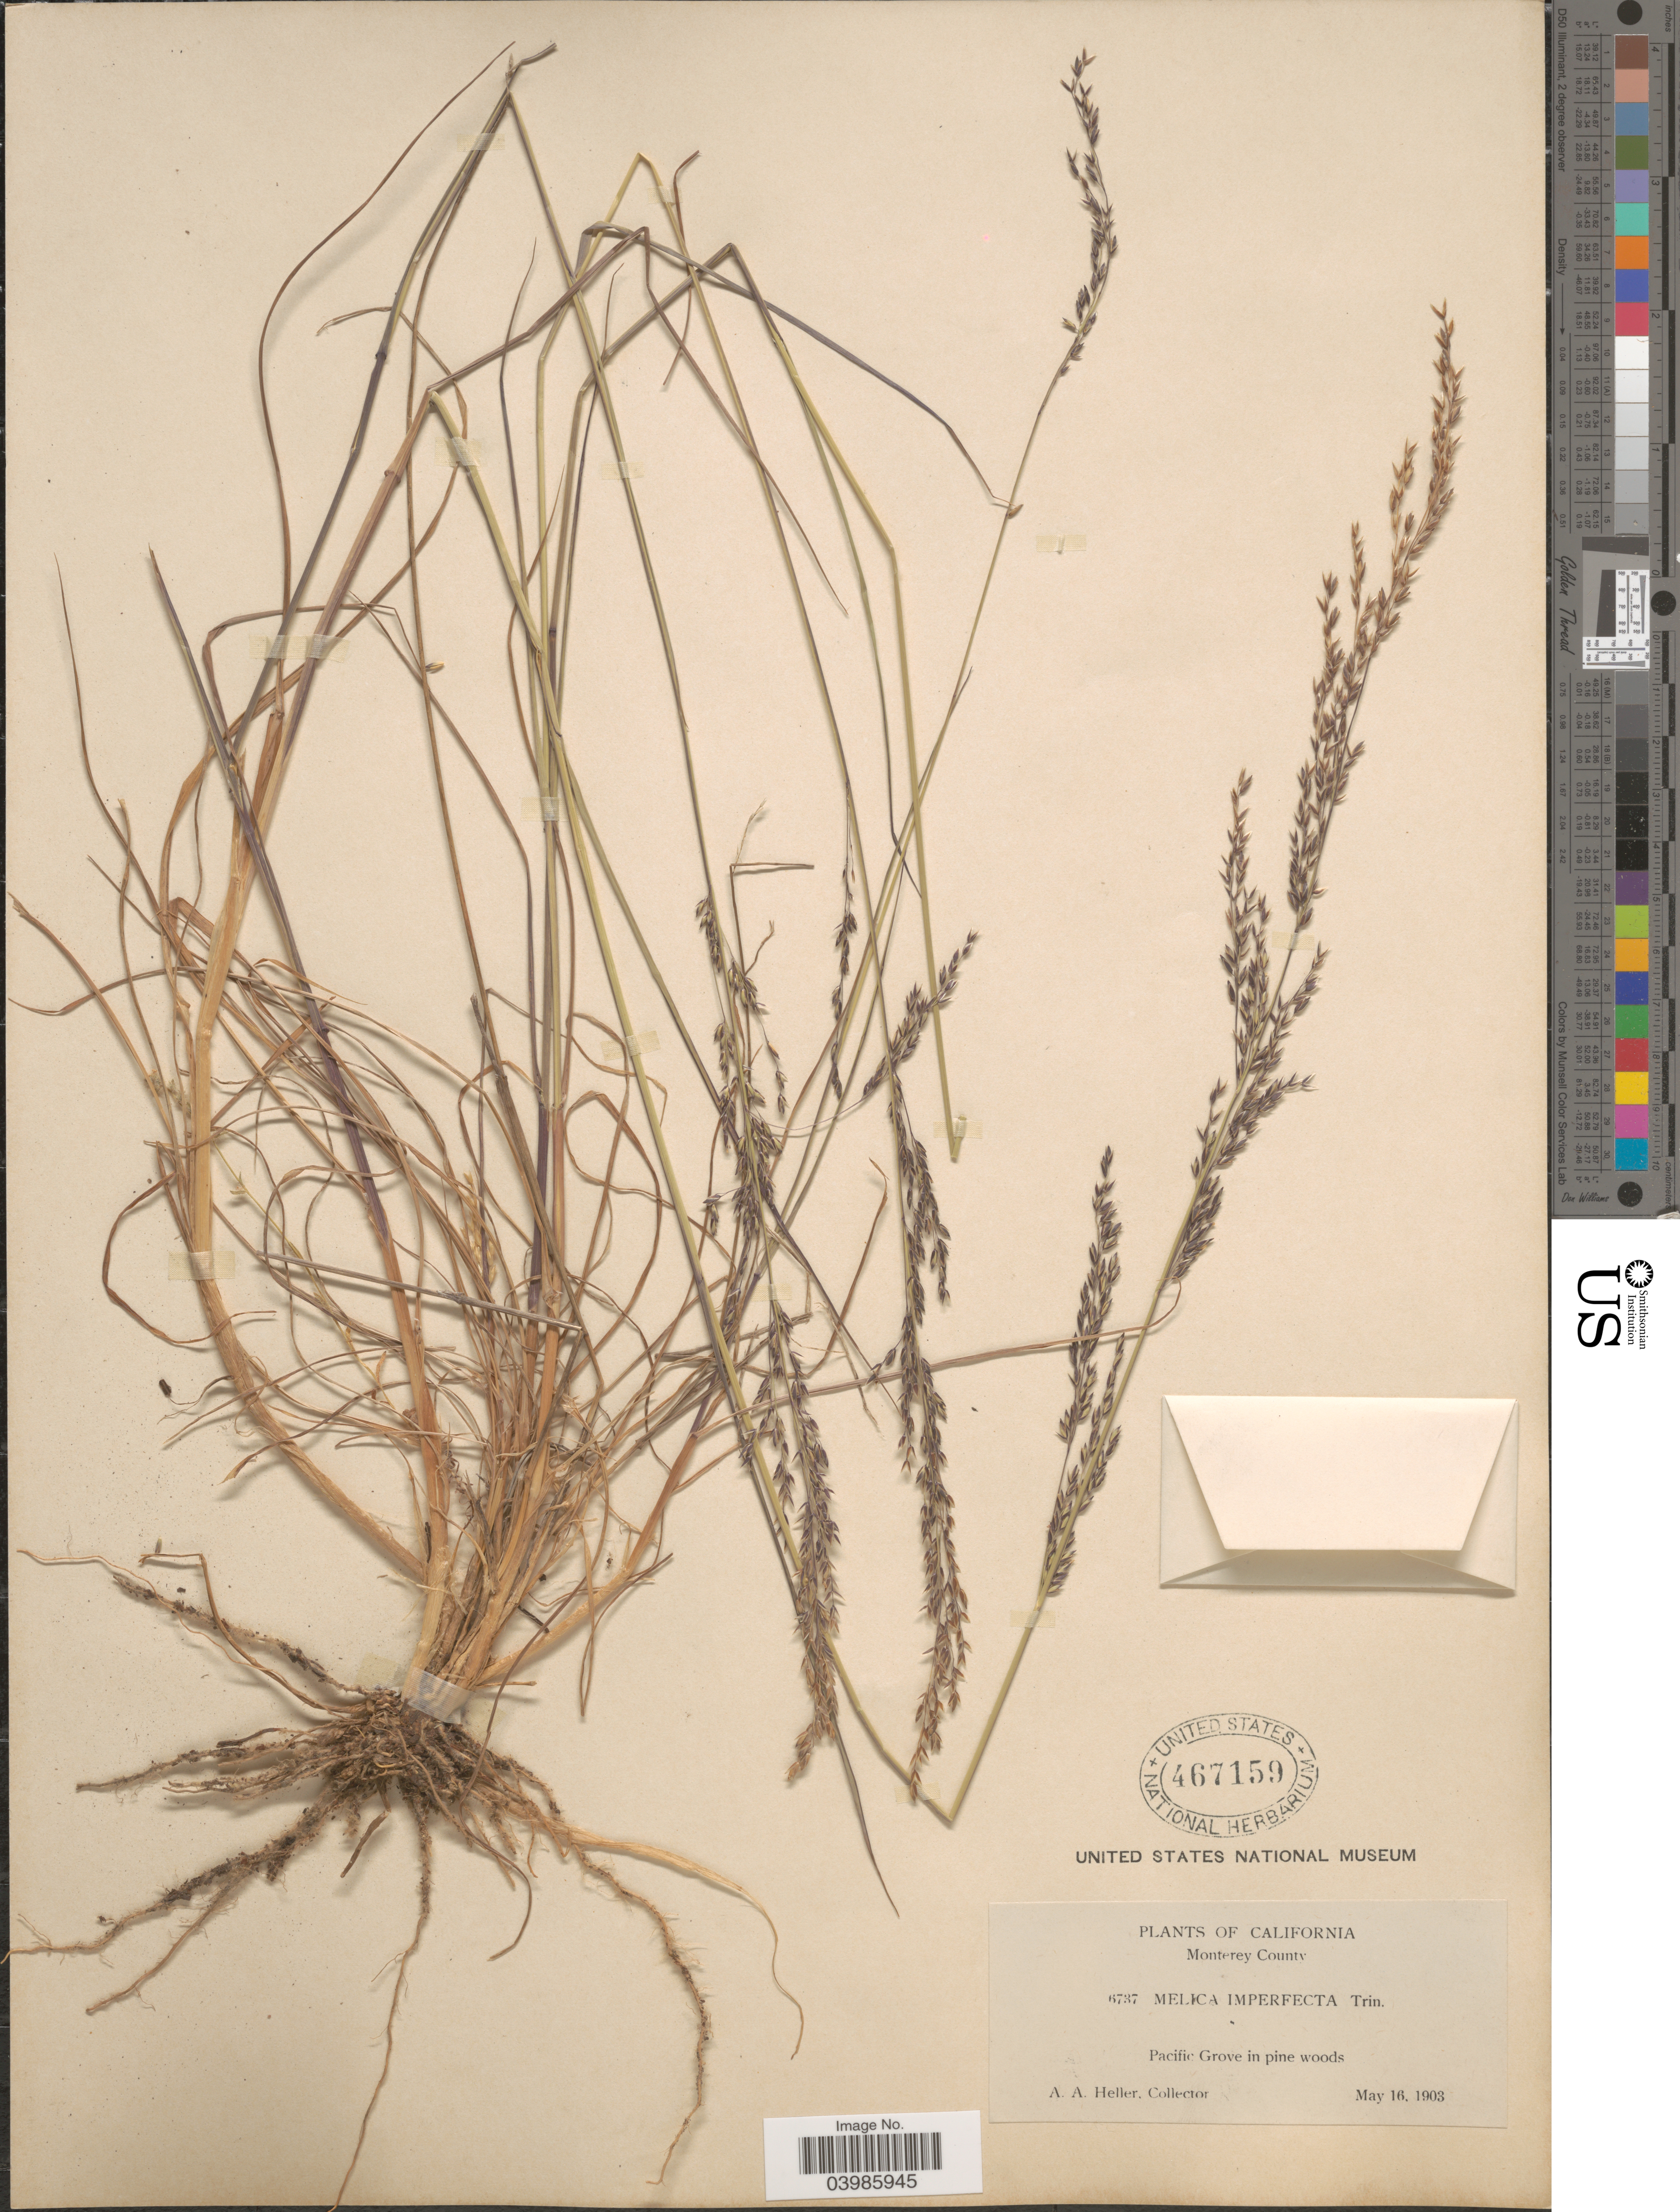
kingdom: Plantae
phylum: Tracheophyta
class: Liliopsida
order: Poales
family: Poaceae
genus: Melica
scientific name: Melica imperfecta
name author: Trin.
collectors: A. A. Heller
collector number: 6737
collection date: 1903-05-16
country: United States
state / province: California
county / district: Monterey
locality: Monterey County. Pacific Grove in pine woods.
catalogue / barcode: US 467159